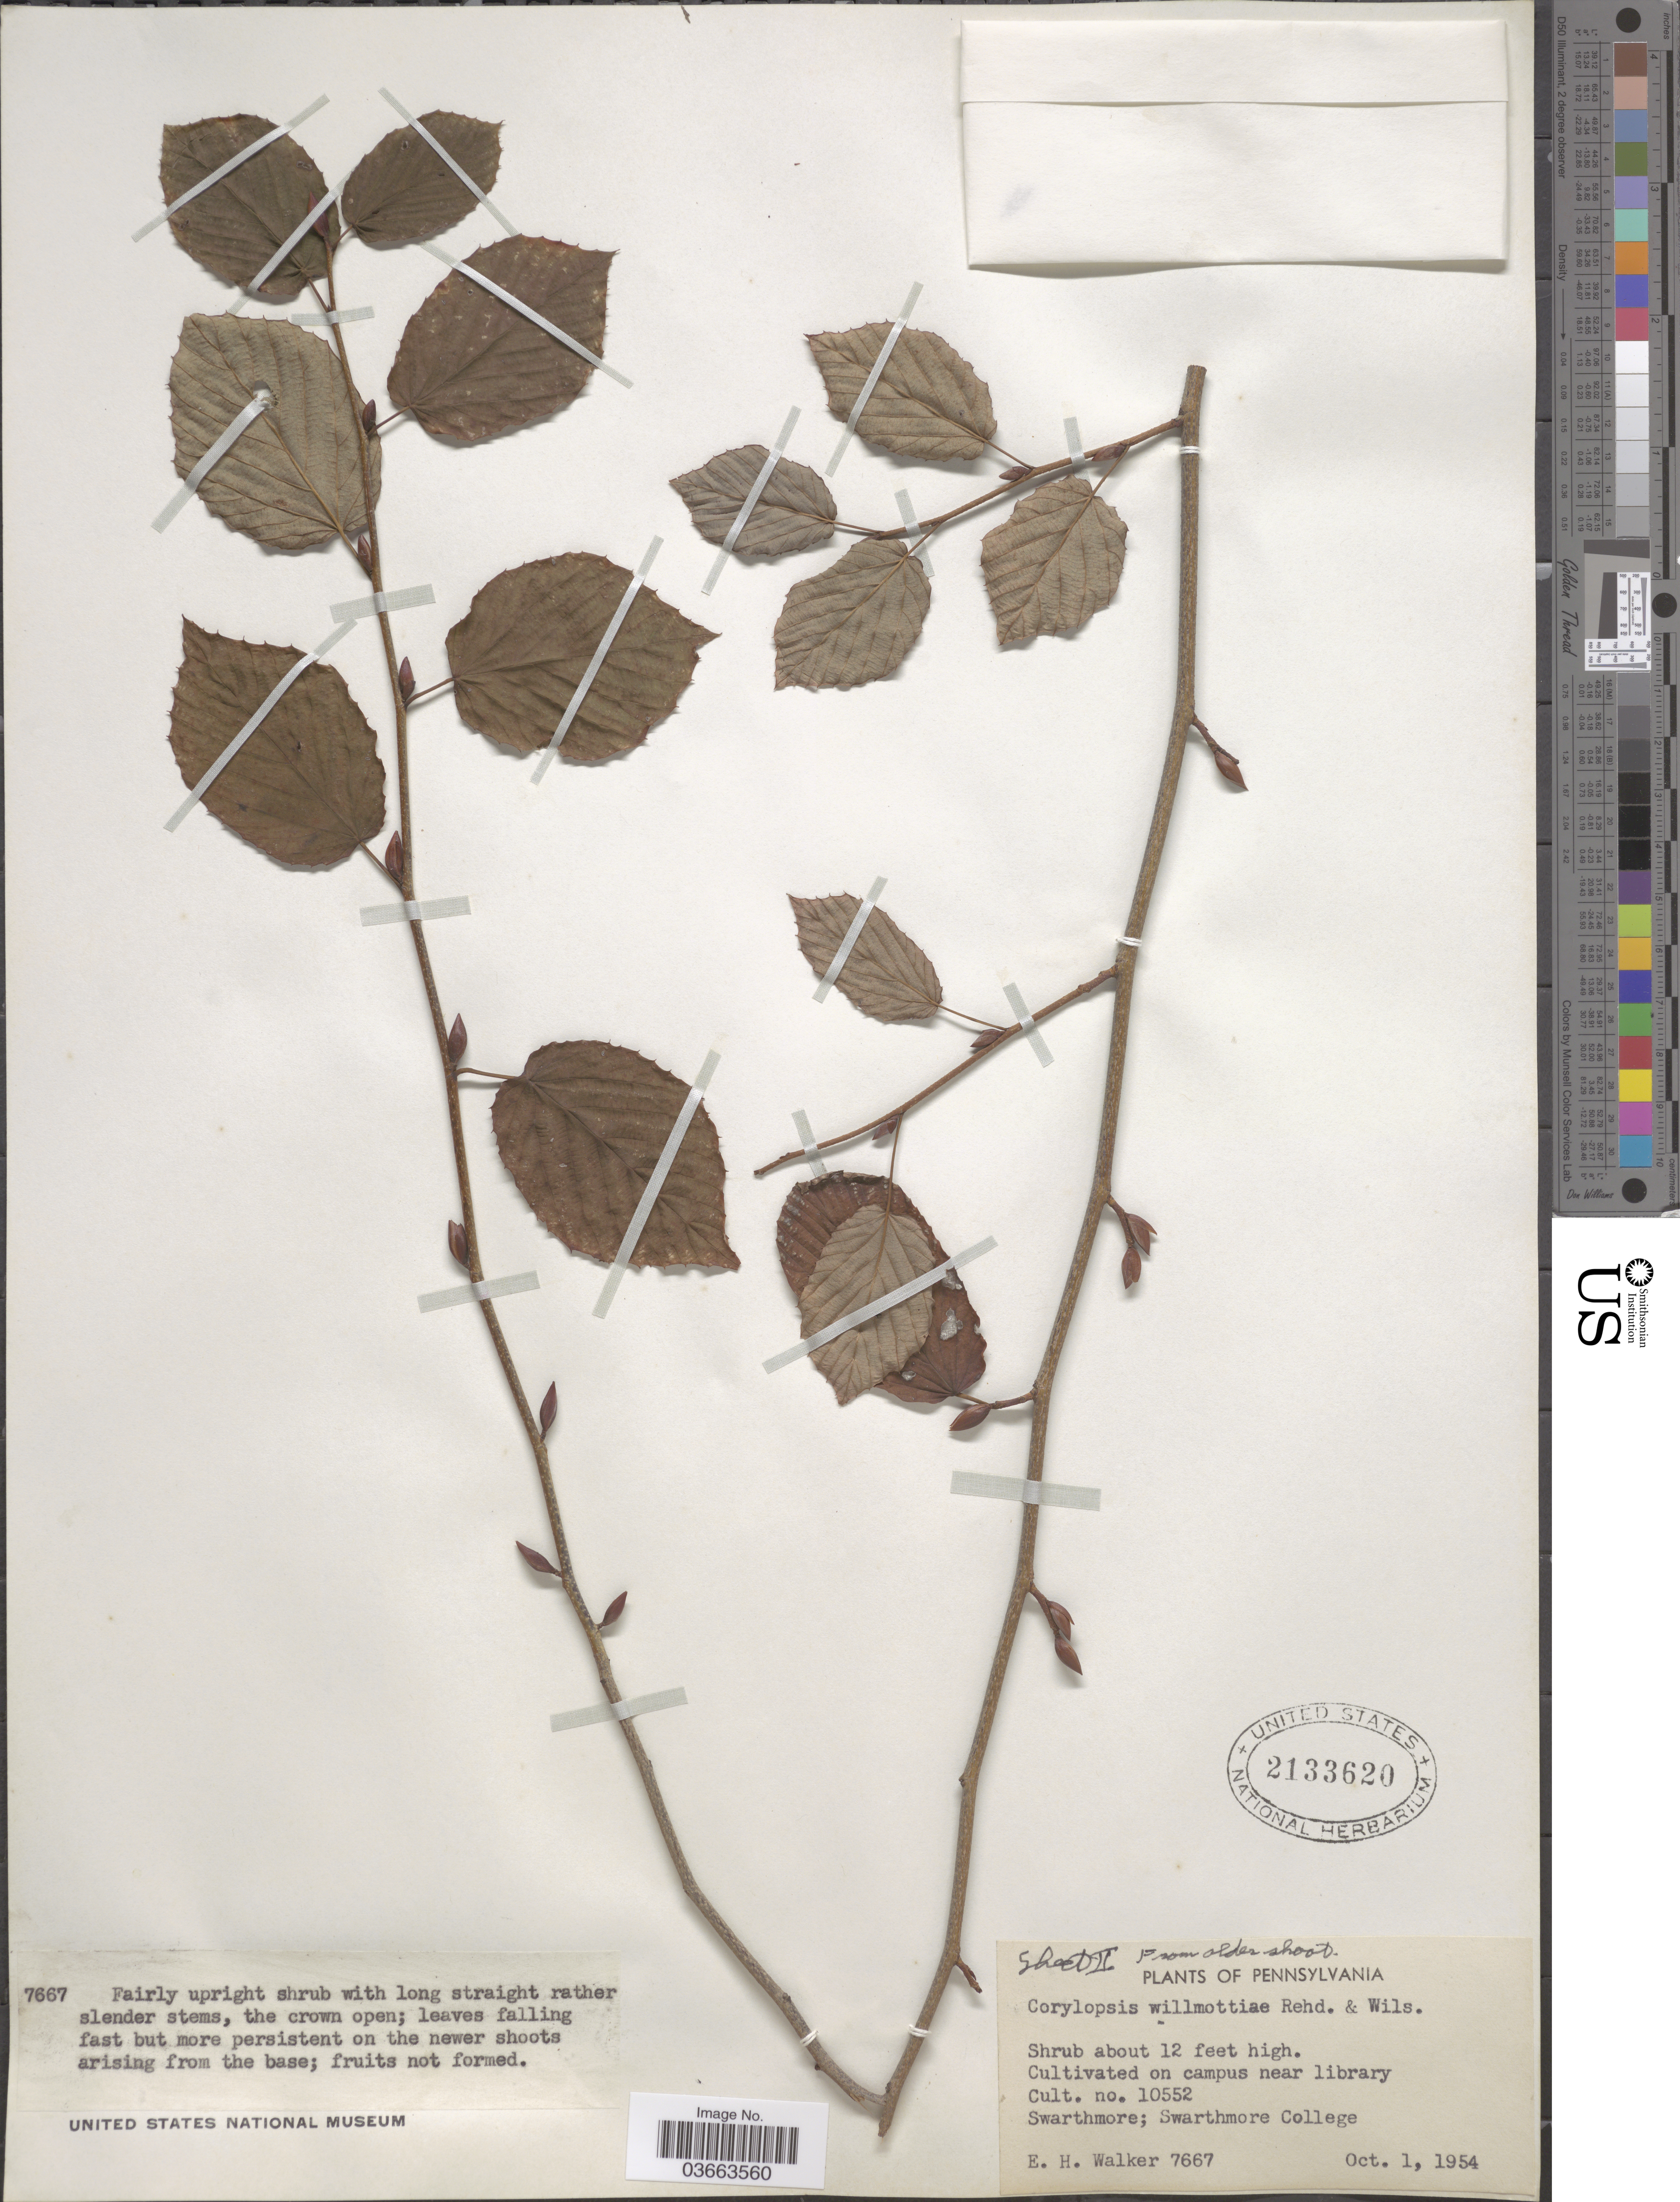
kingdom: Plantae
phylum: Tracheophyta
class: Magnoliopsida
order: Saxifragales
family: Hamamelidaceae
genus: Corylopsis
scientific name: Corylopsis willmottiae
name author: Rehder & E.H. Wilson in Sarg.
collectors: E. H. Walker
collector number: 10552?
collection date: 1954-10-01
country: United States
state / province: Pennsylvania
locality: On campus near library. Swarthmore; Swarthmore College.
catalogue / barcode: US 2133620